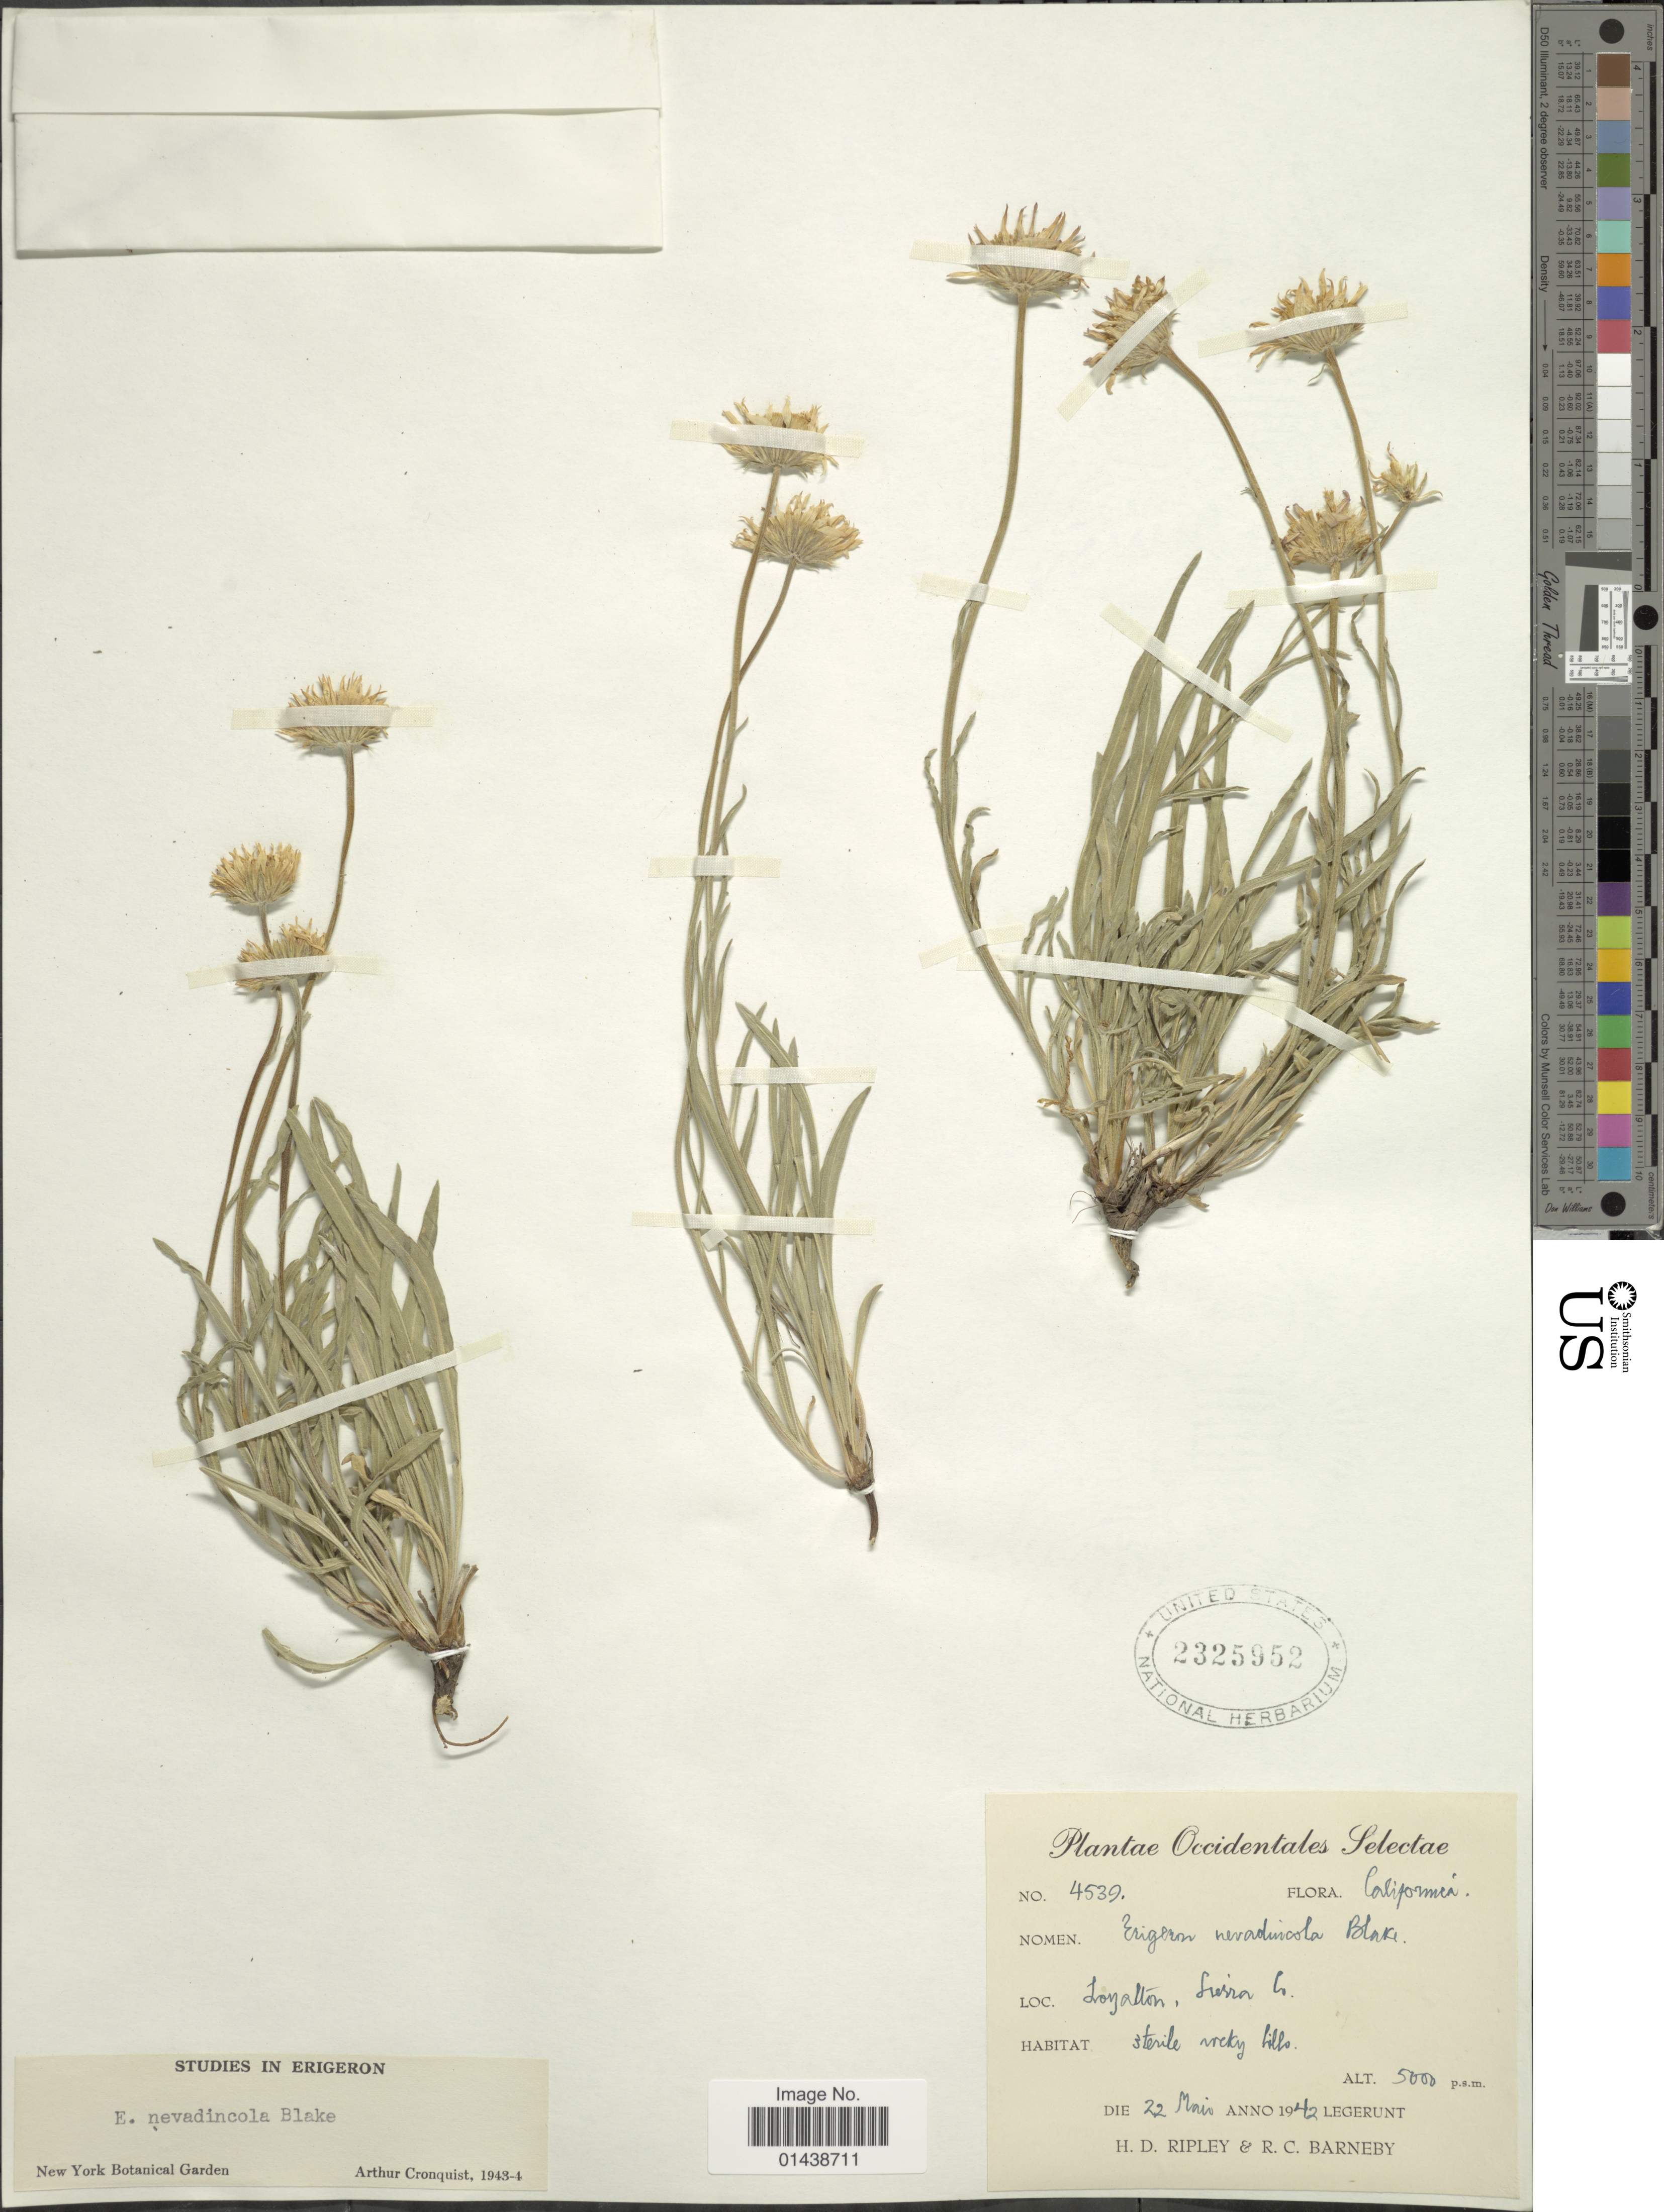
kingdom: Plantae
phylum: Tracheophyta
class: Magnoliopsida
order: Asterales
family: Asteraceae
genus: Erigeron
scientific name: Erigeron nevadincola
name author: S.F. Blake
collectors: H. Ripley & R. C. Barneby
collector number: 4539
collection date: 1942-05-22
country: United States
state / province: California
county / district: Sierra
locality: Loyalton, Sierra Co.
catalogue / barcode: US 2325952